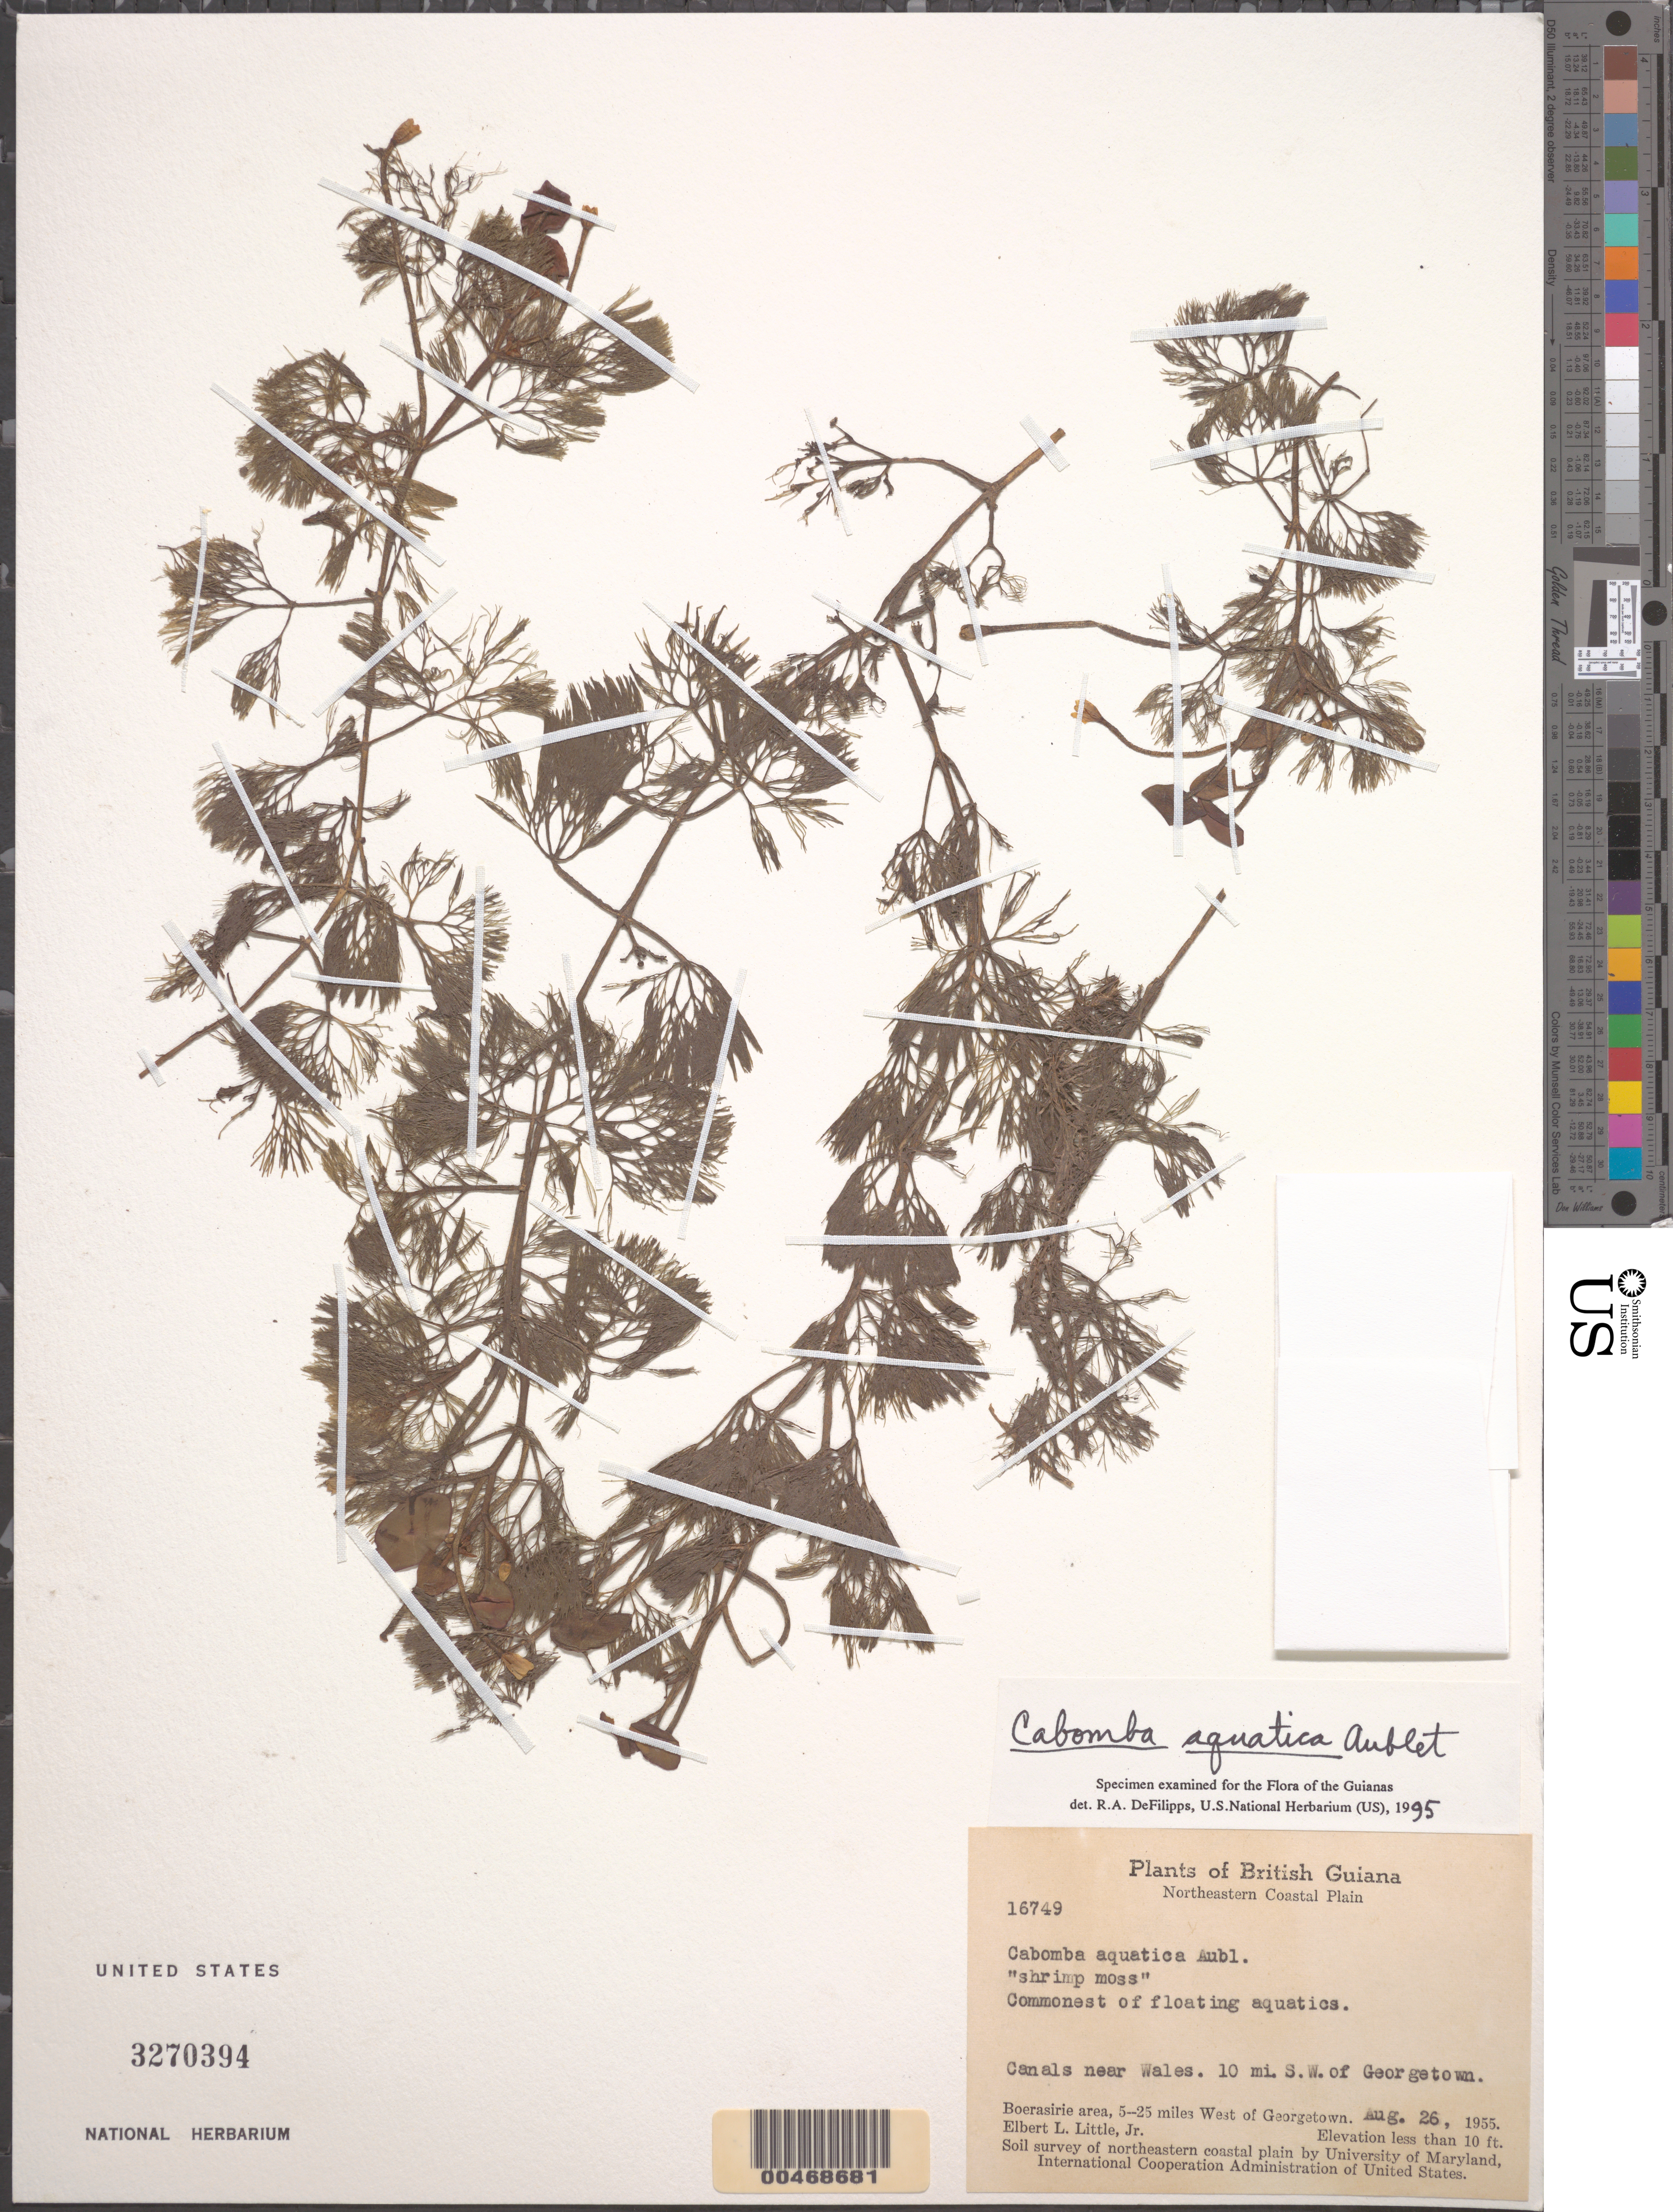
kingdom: Plantae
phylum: Tracheophyta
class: Magnoliopsida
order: Nymphaeales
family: Cabombaceae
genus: Cabomba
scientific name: Cabomba aquatica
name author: Aubl.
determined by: DeFilipps, R. A.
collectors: E. L. Little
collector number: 16749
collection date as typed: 26-Aug-55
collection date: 1955-08-26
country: Guyana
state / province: Essequibo Isl-W. Demerara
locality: Boerasirie area, near Wales, 10 mi. SW of Georgetown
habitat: Canals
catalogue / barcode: US 3270394